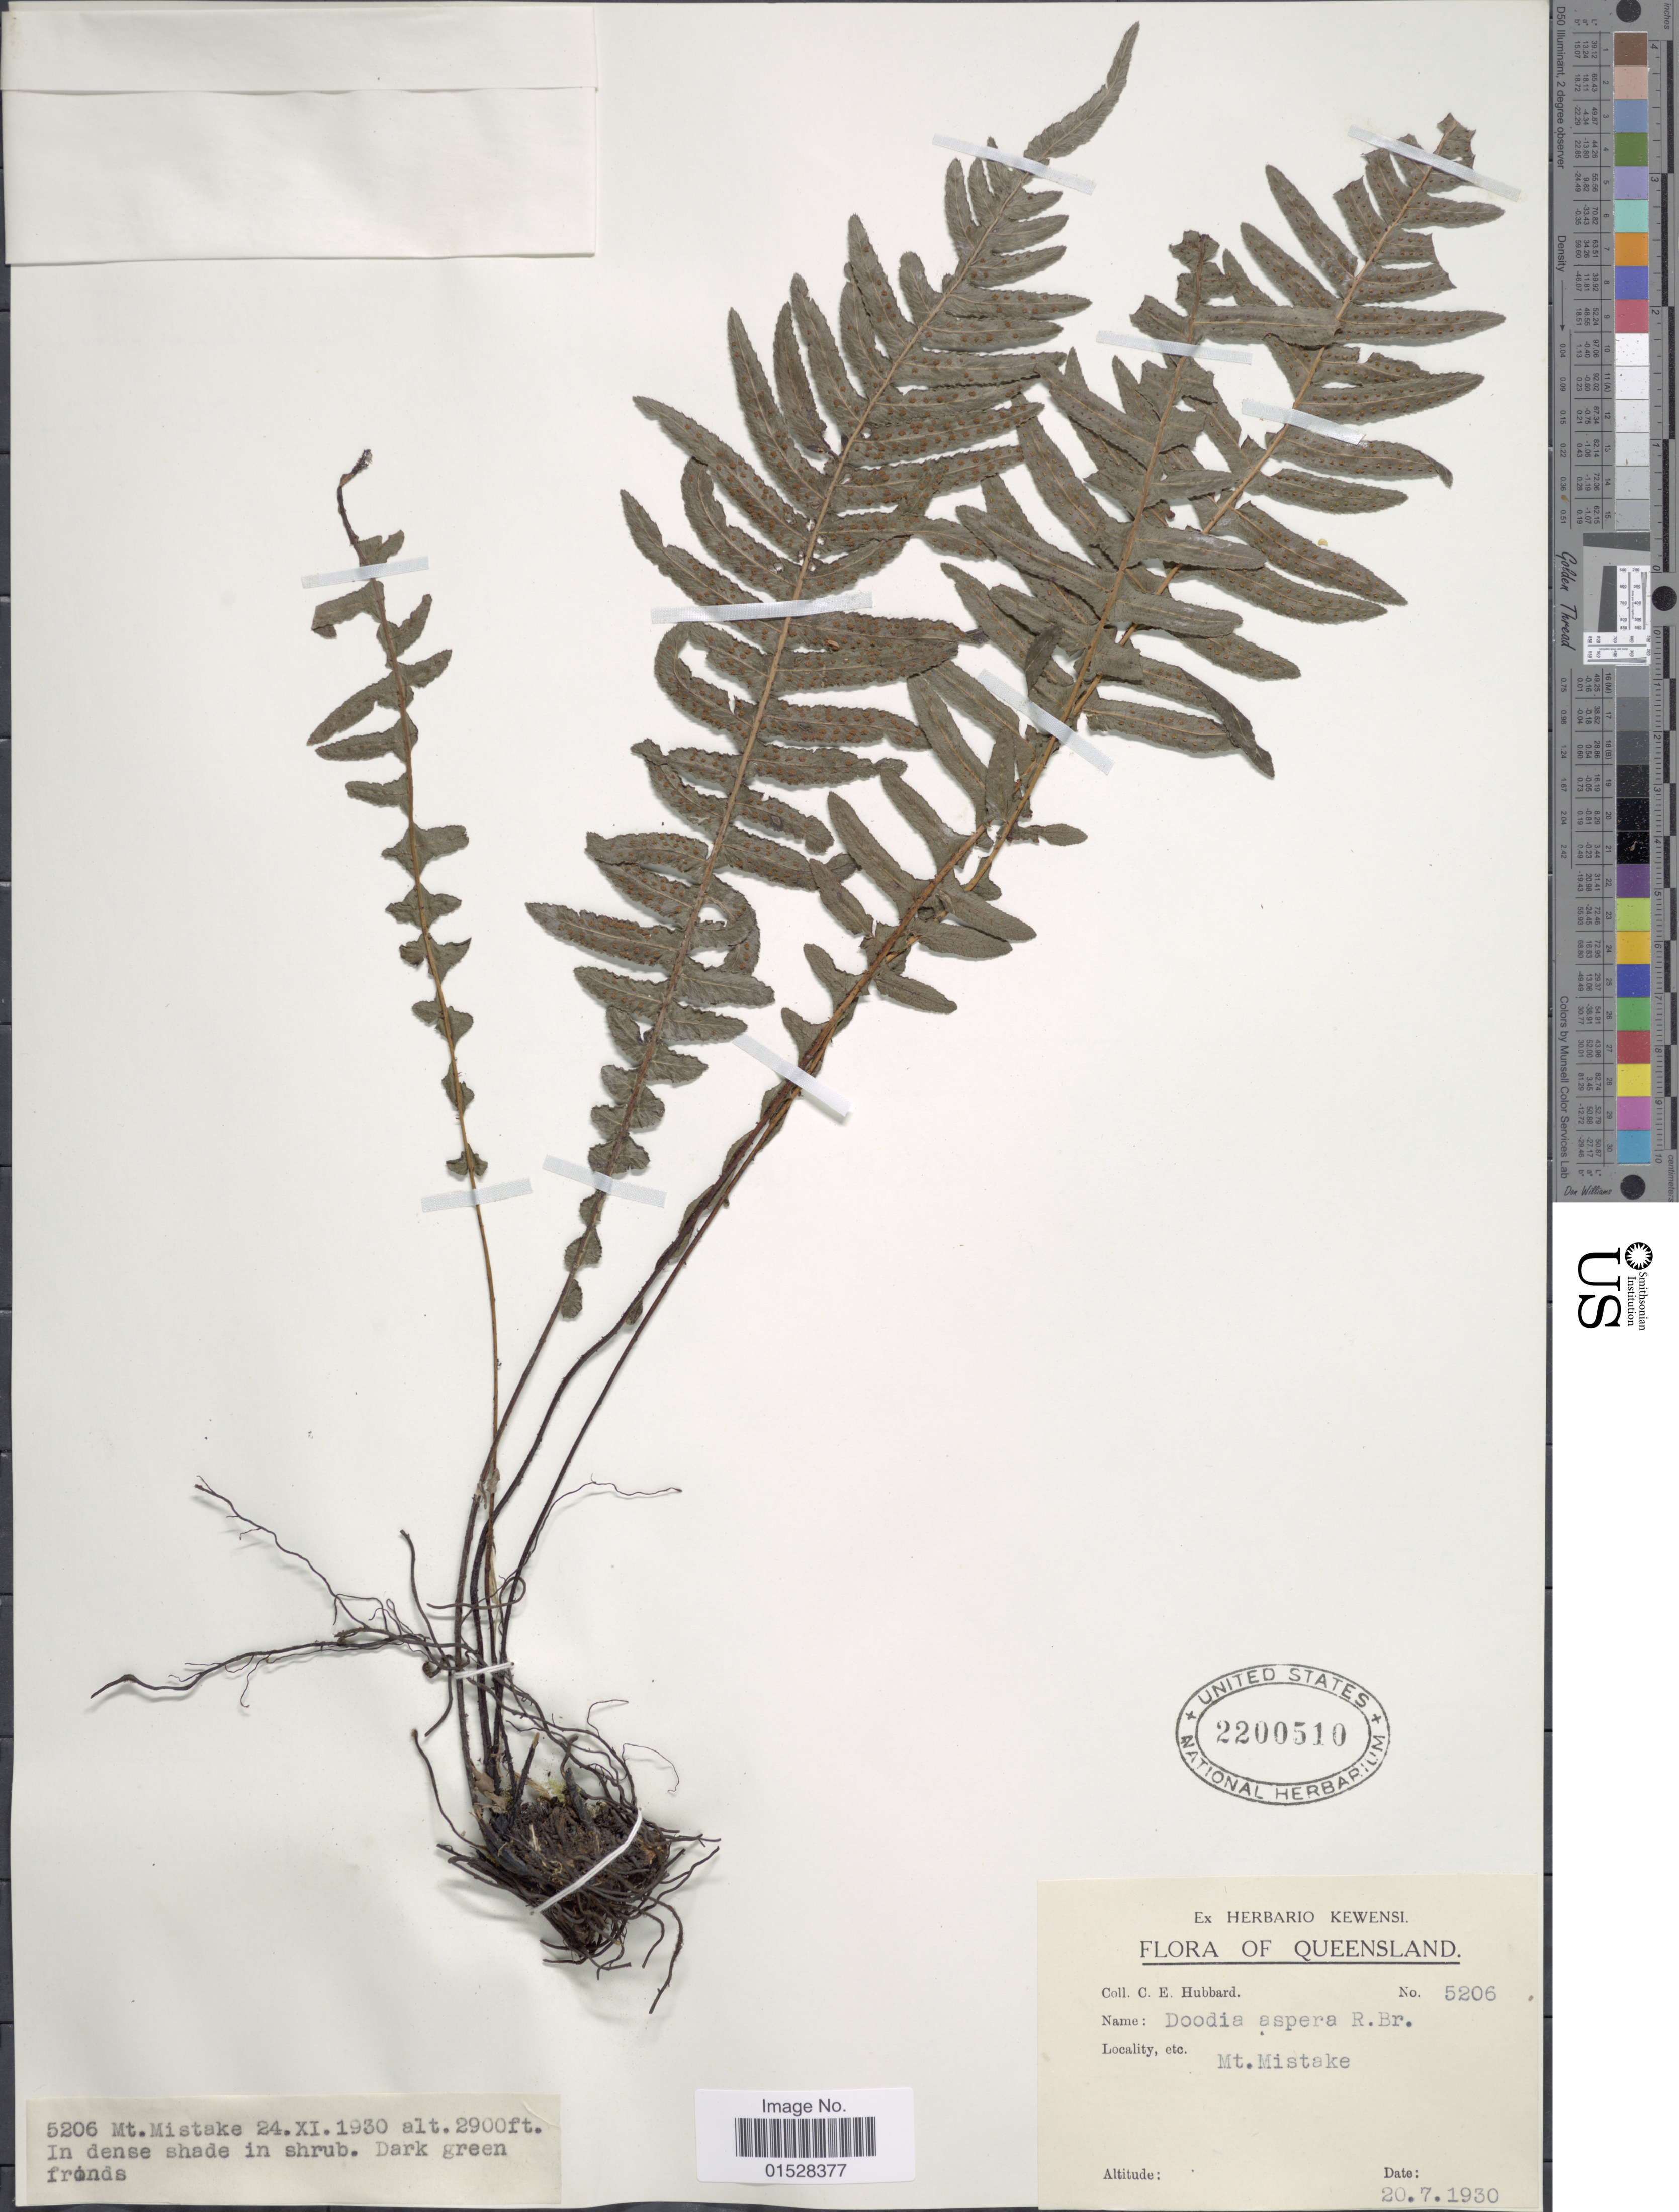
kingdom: Plantae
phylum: Tracheophyta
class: Polypodiopsida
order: Polypodiales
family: Blechnaceae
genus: Blechnum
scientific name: Blechnum neohollandicum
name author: Christenh.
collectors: C. E. Hubbard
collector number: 5206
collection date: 1930-11-24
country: Australia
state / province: Queensland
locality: Mt. Mistake.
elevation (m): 884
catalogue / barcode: US 2200510